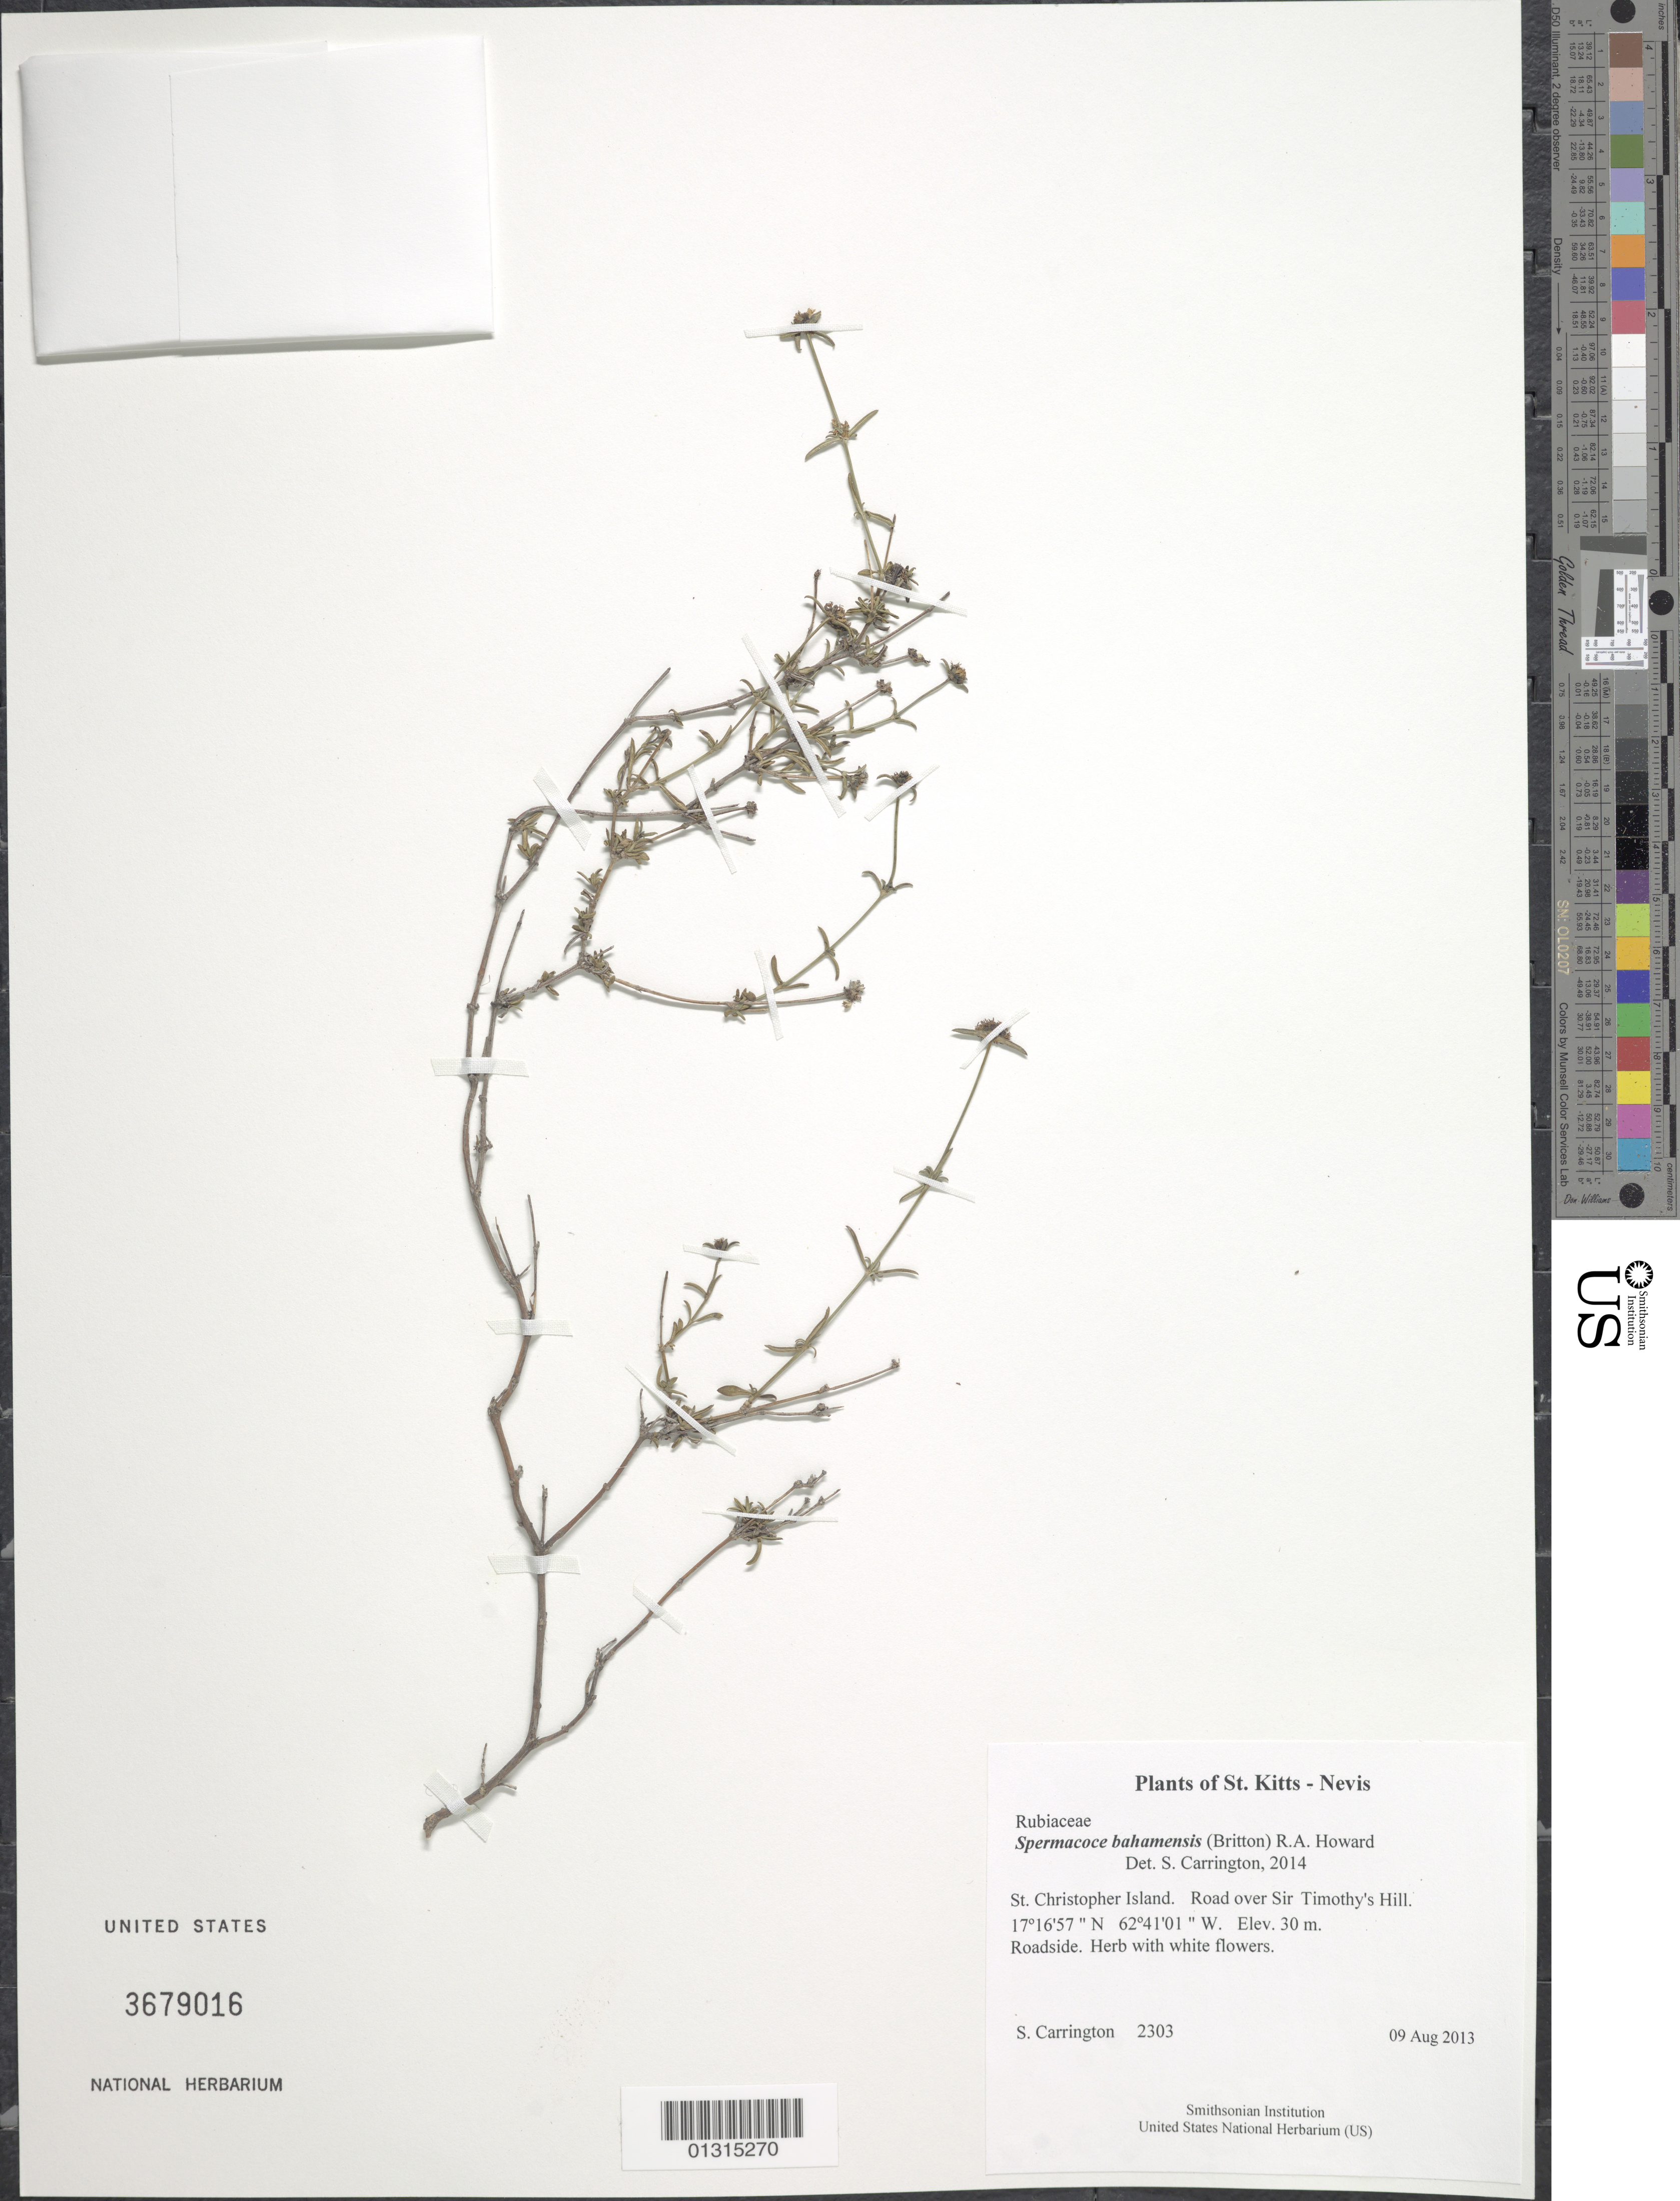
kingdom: Plantae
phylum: Tracheophyta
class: Magnoliopsida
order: Gentianales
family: Rubiaceae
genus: Spermacoce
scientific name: Spermacoce bahamensis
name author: (Britton) R.A. Howard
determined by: Carrington, C. M. S.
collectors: C. M. S. Carrington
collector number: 2303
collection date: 2013-08-09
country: St. Christopher-Nevis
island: St. Christopher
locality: Road over Sir Timothy's Hill.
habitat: Roadside.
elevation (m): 30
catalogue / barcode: US 3679016